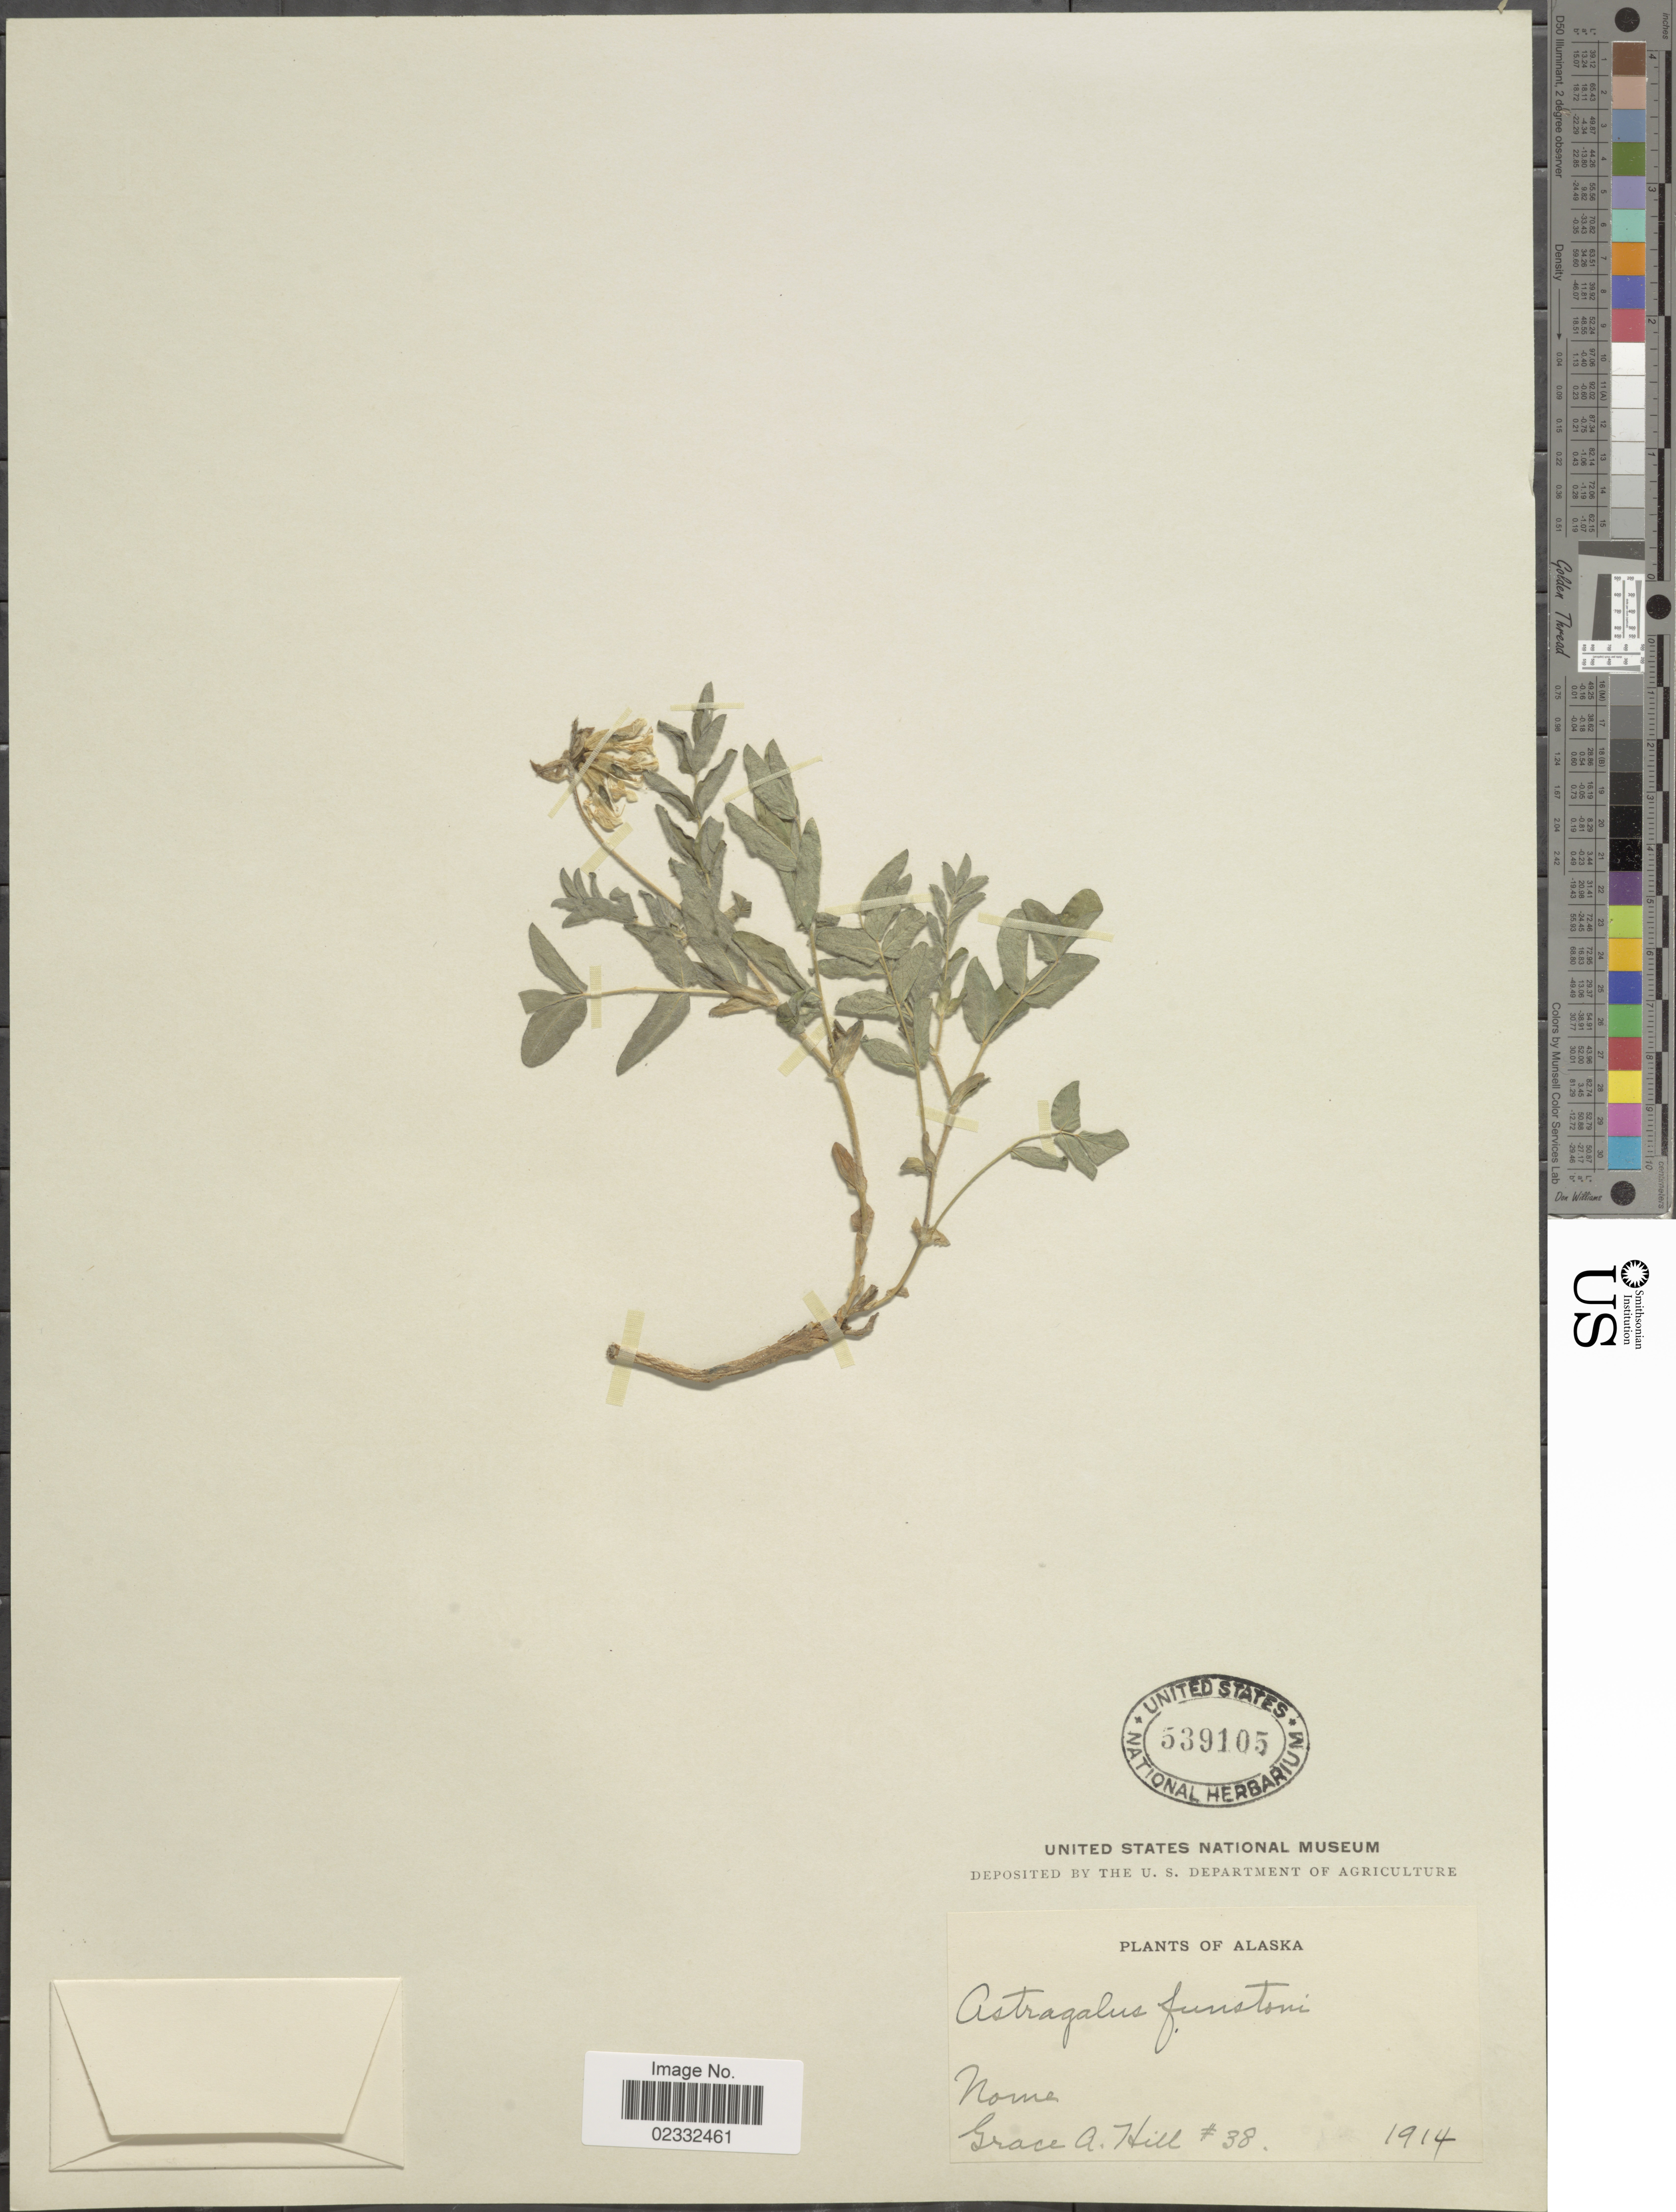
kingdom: Plantae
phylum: Tracheophyta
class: Magnoliopsida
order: Fabales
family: Fabaceae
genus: Astragalus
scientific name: Astragalus littoralis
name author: (Hook.) Coville & Standl. ex Mertie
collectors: G. A. Hill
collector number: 38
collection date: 1914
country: United States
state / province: Alaska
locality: Nome.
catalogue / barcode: US 539105